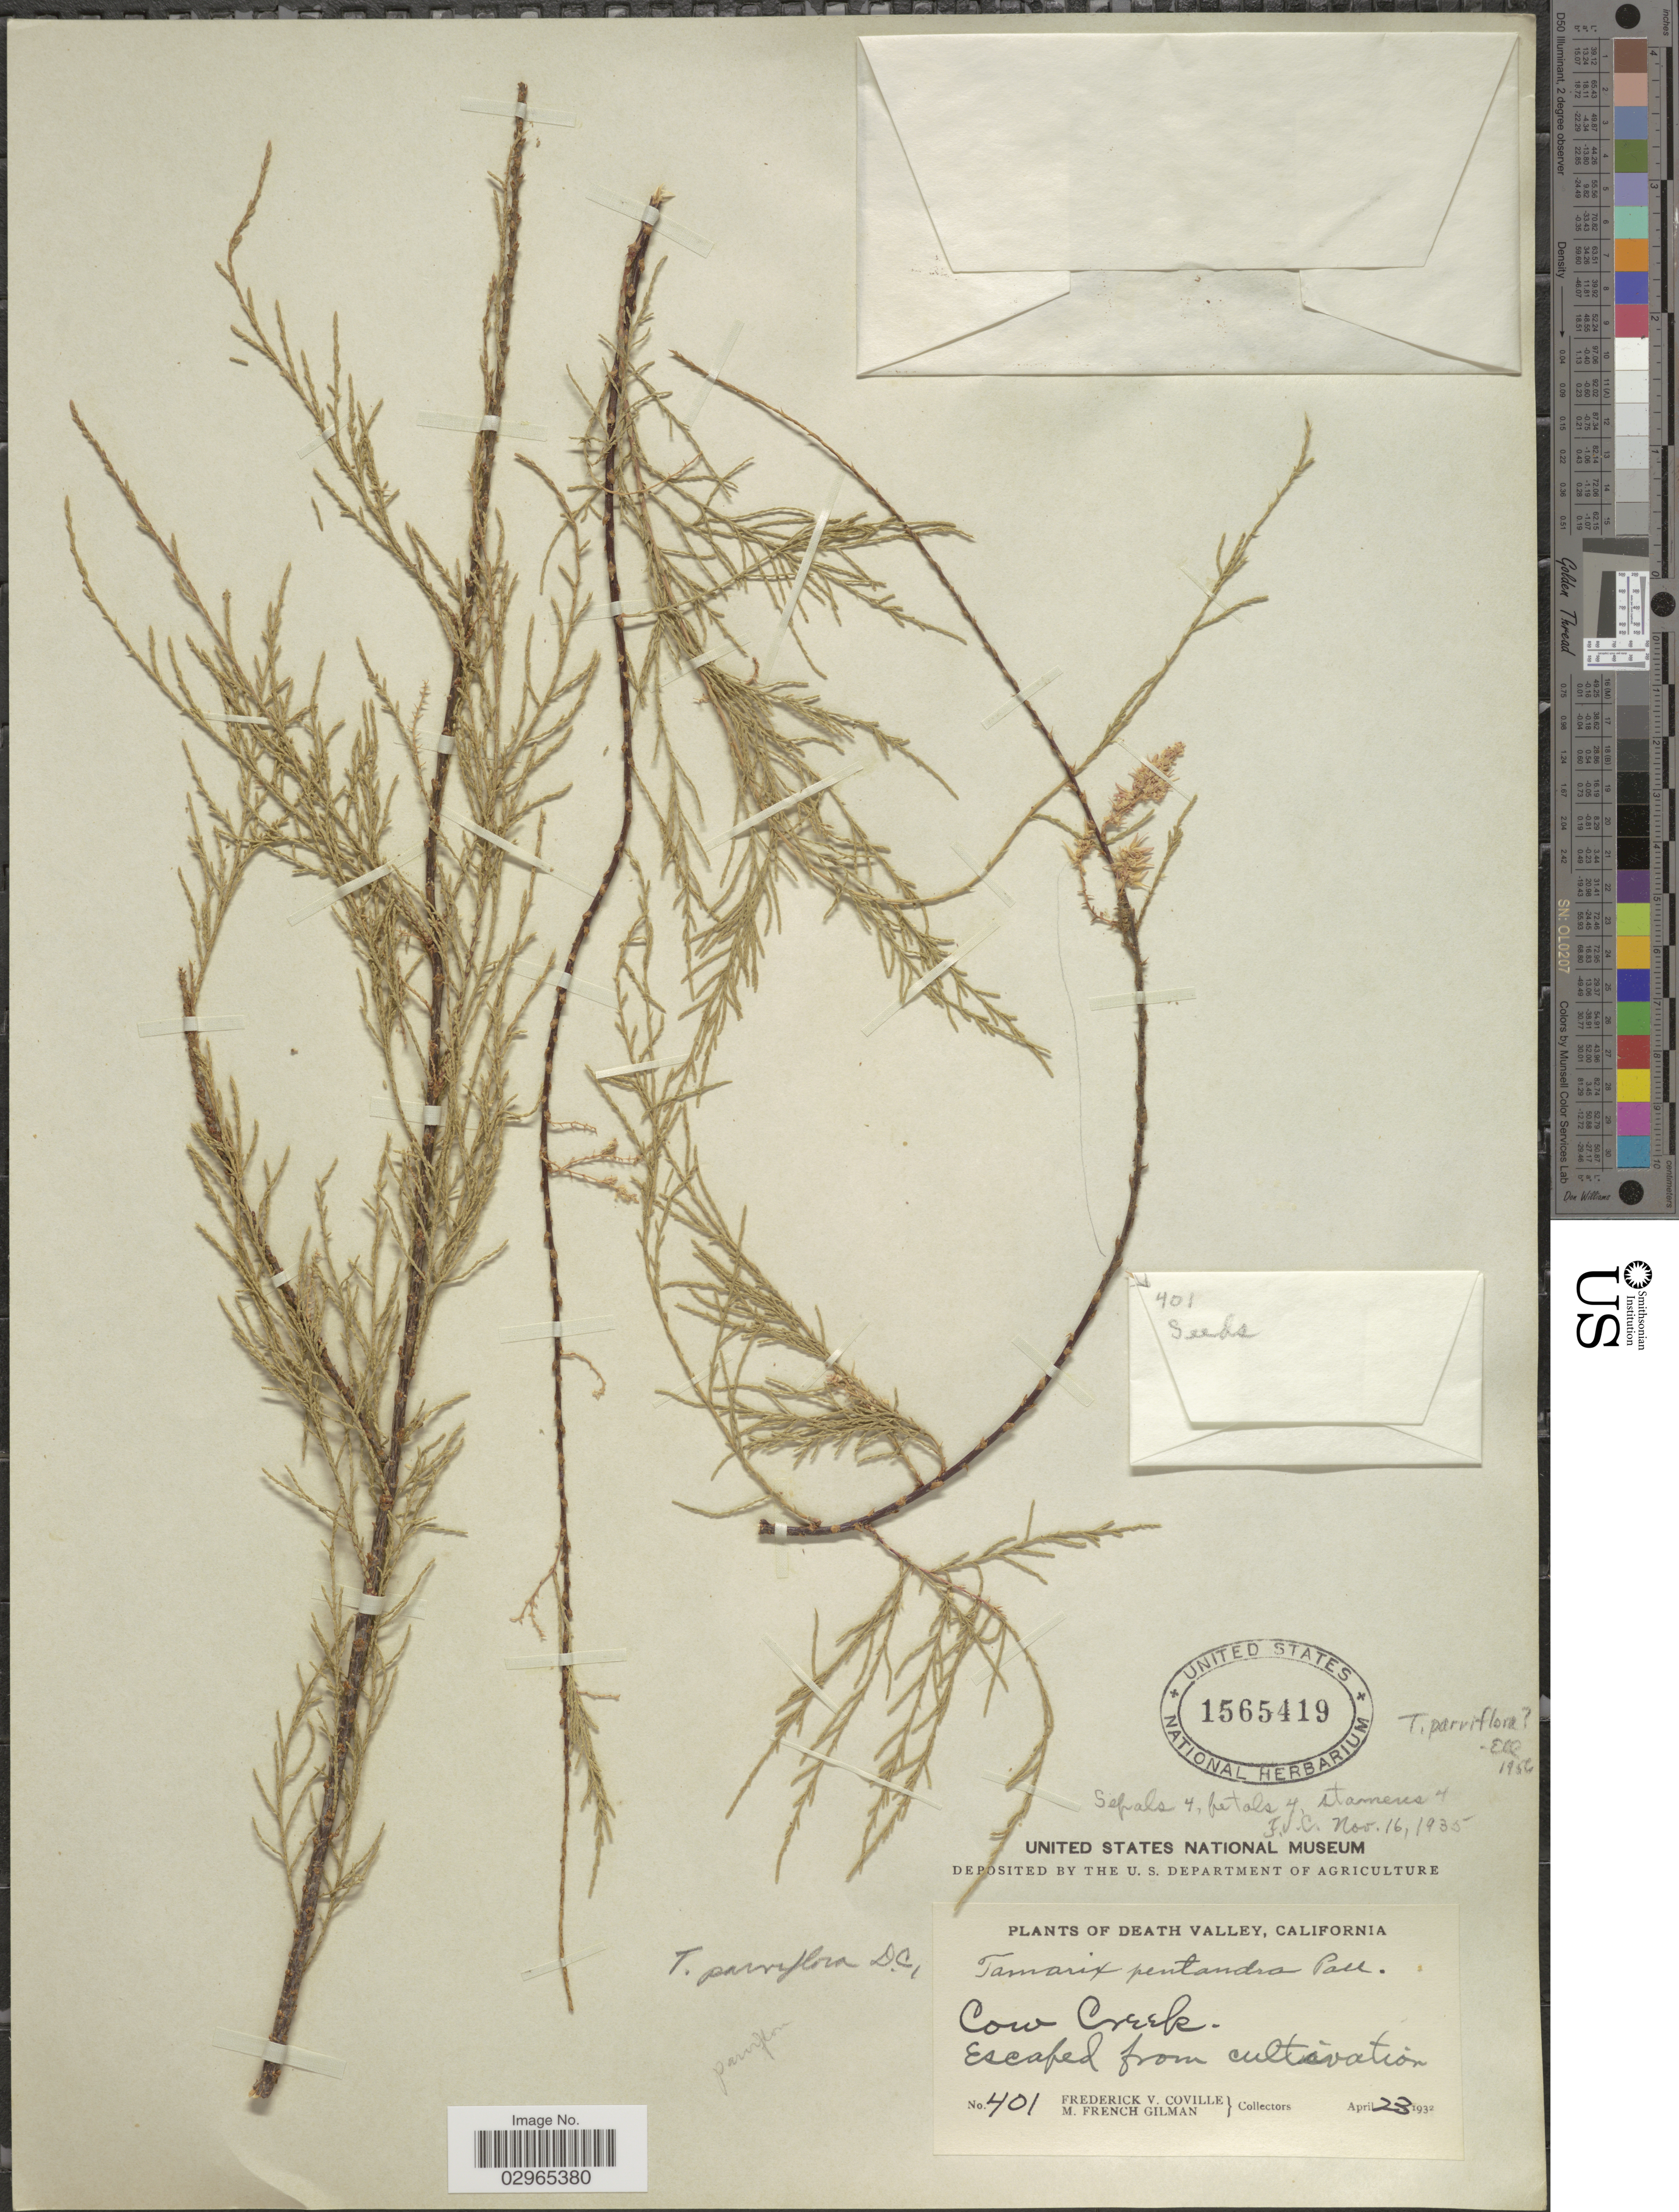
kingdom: Plantae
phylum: Tracheophyta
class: Magnoliopsida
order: Caryophyllales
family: Tamaricaceae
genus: Tamarix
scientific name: Tamarix parviflora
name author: DC.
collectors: F. V. Coville & M. F. Gilman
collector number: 401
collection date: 1932-04-23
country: United States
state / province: California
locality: Death Valley. Cow Creek.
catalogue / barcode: US 1565419